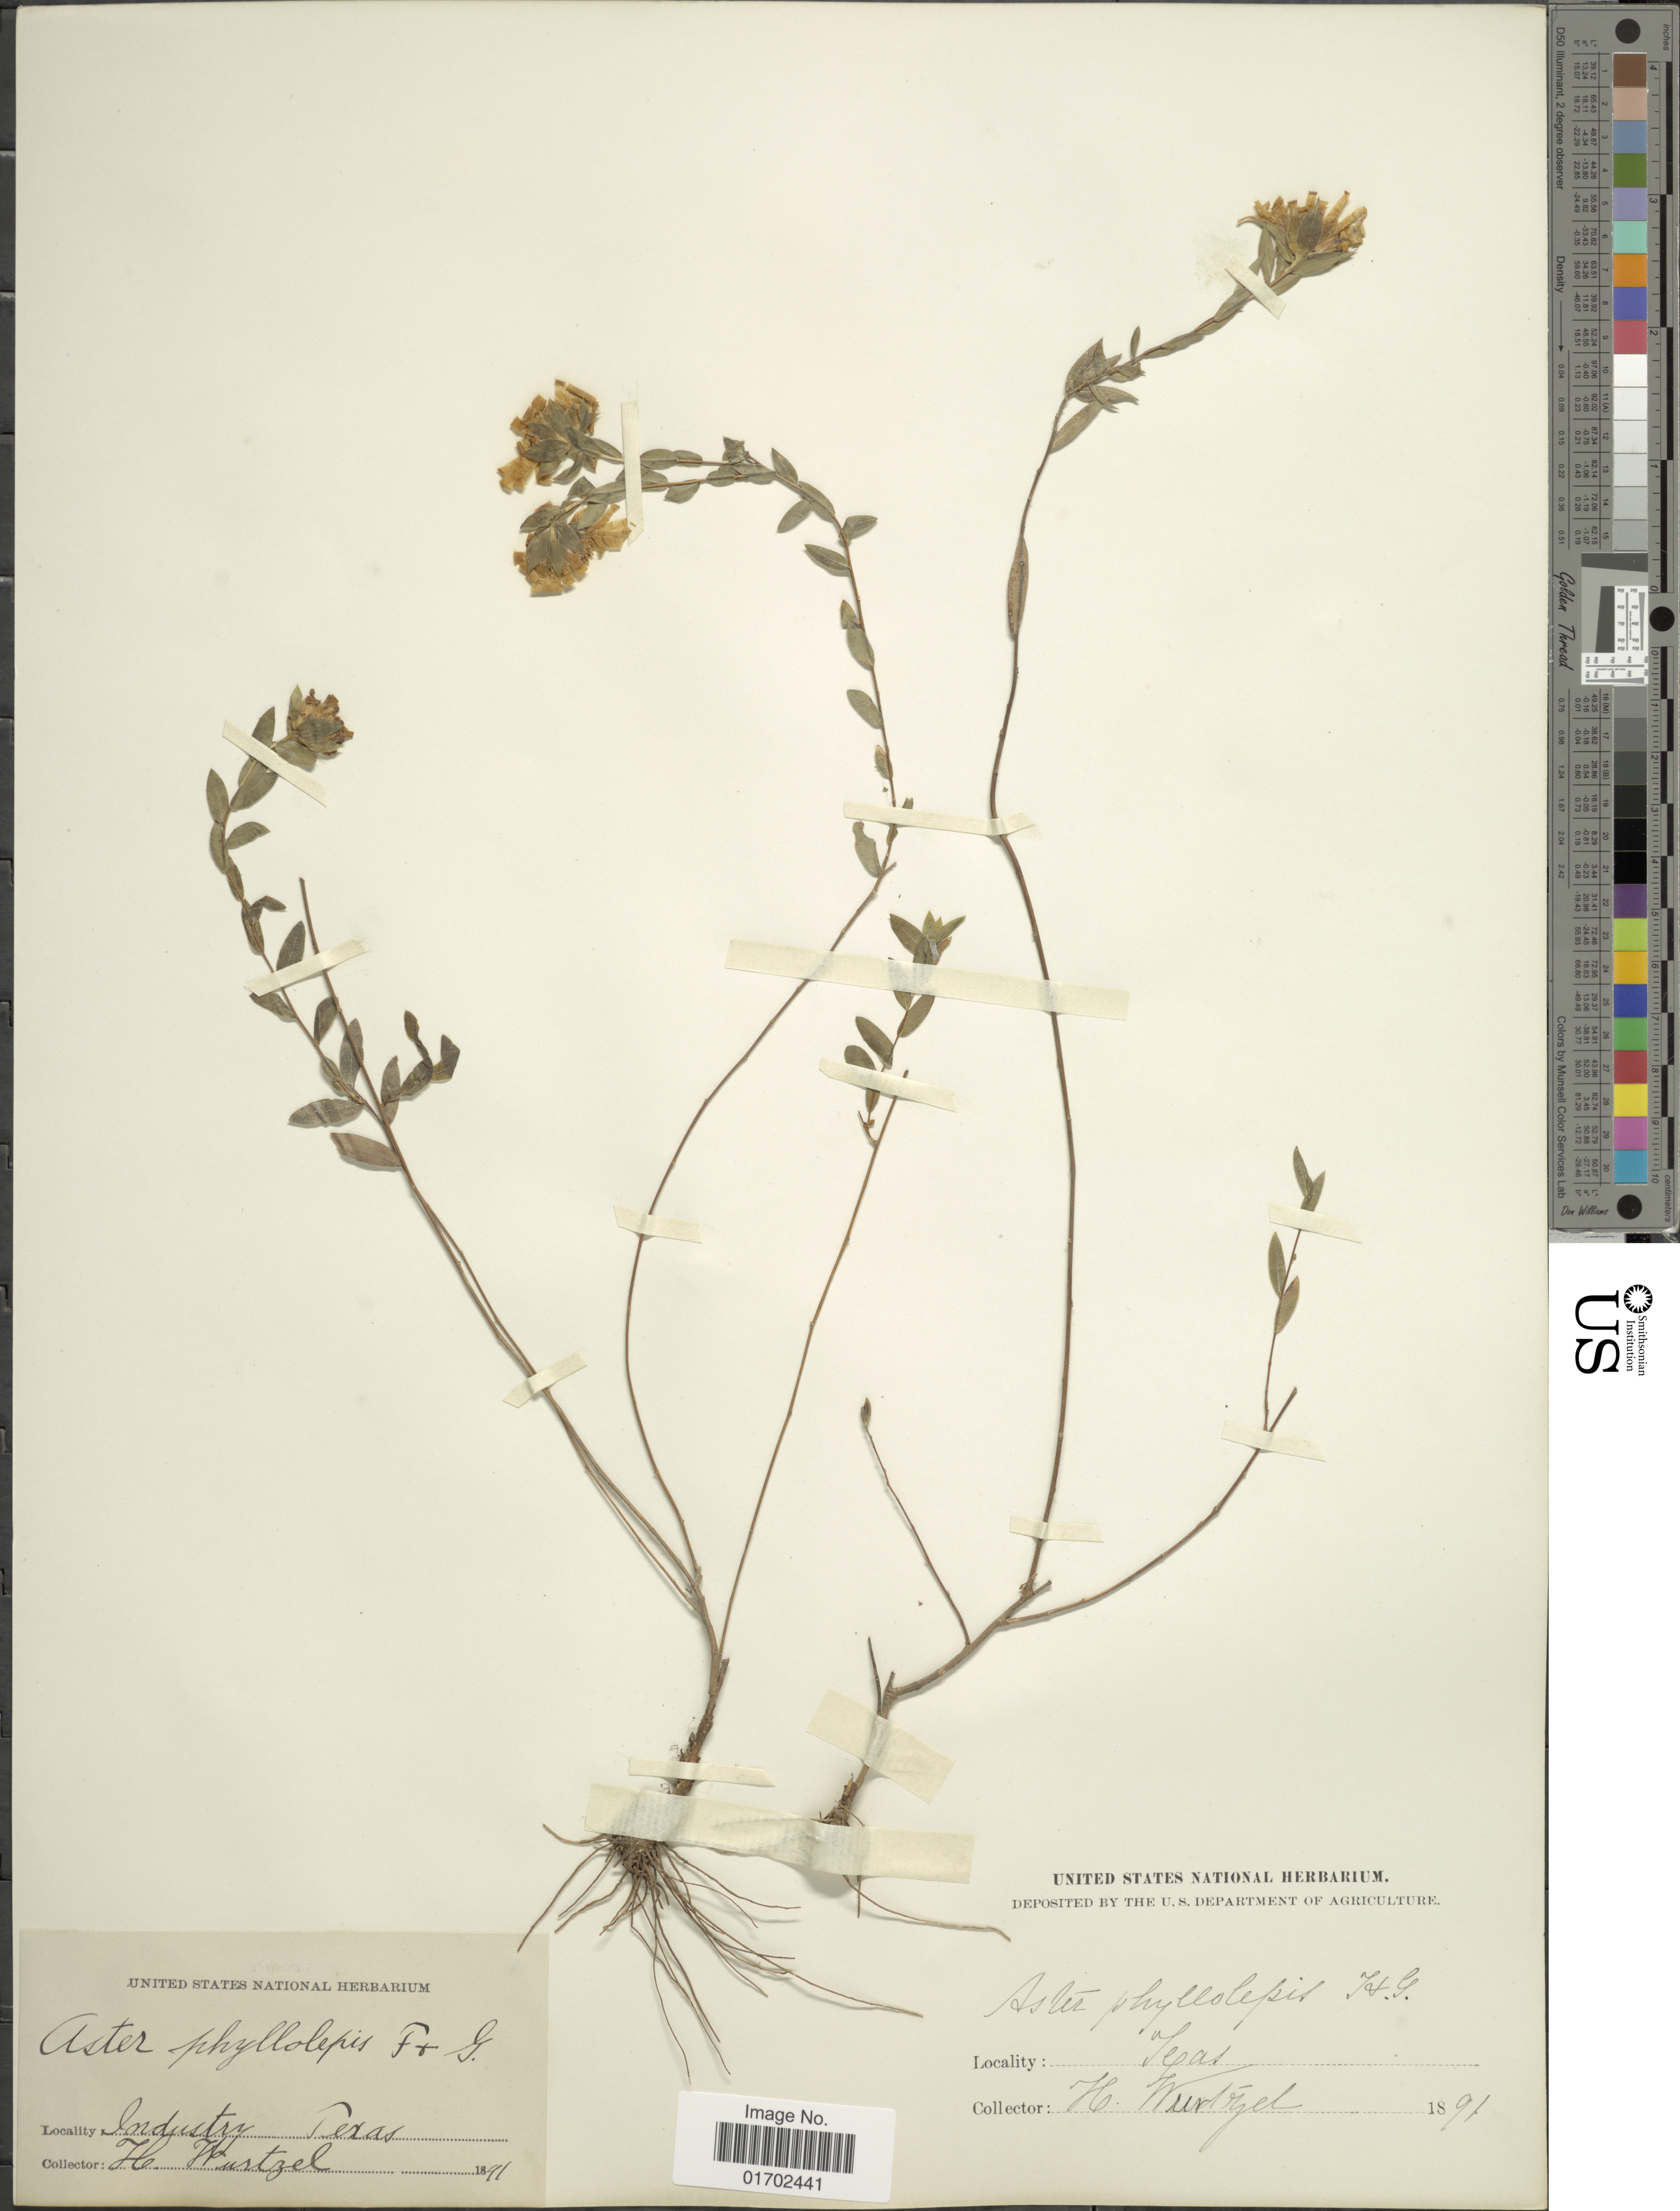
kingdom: Plantae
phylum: Tracheophyta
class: Magnoliopsida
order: Asterales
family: Asteraceae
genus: Symphyotrichum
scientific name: Symphyotrichum pratense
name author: (Raf.) G.L. Nesom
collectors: H. Wurtzel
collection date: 1891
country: United States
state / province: Texas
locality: Industry, Texas.